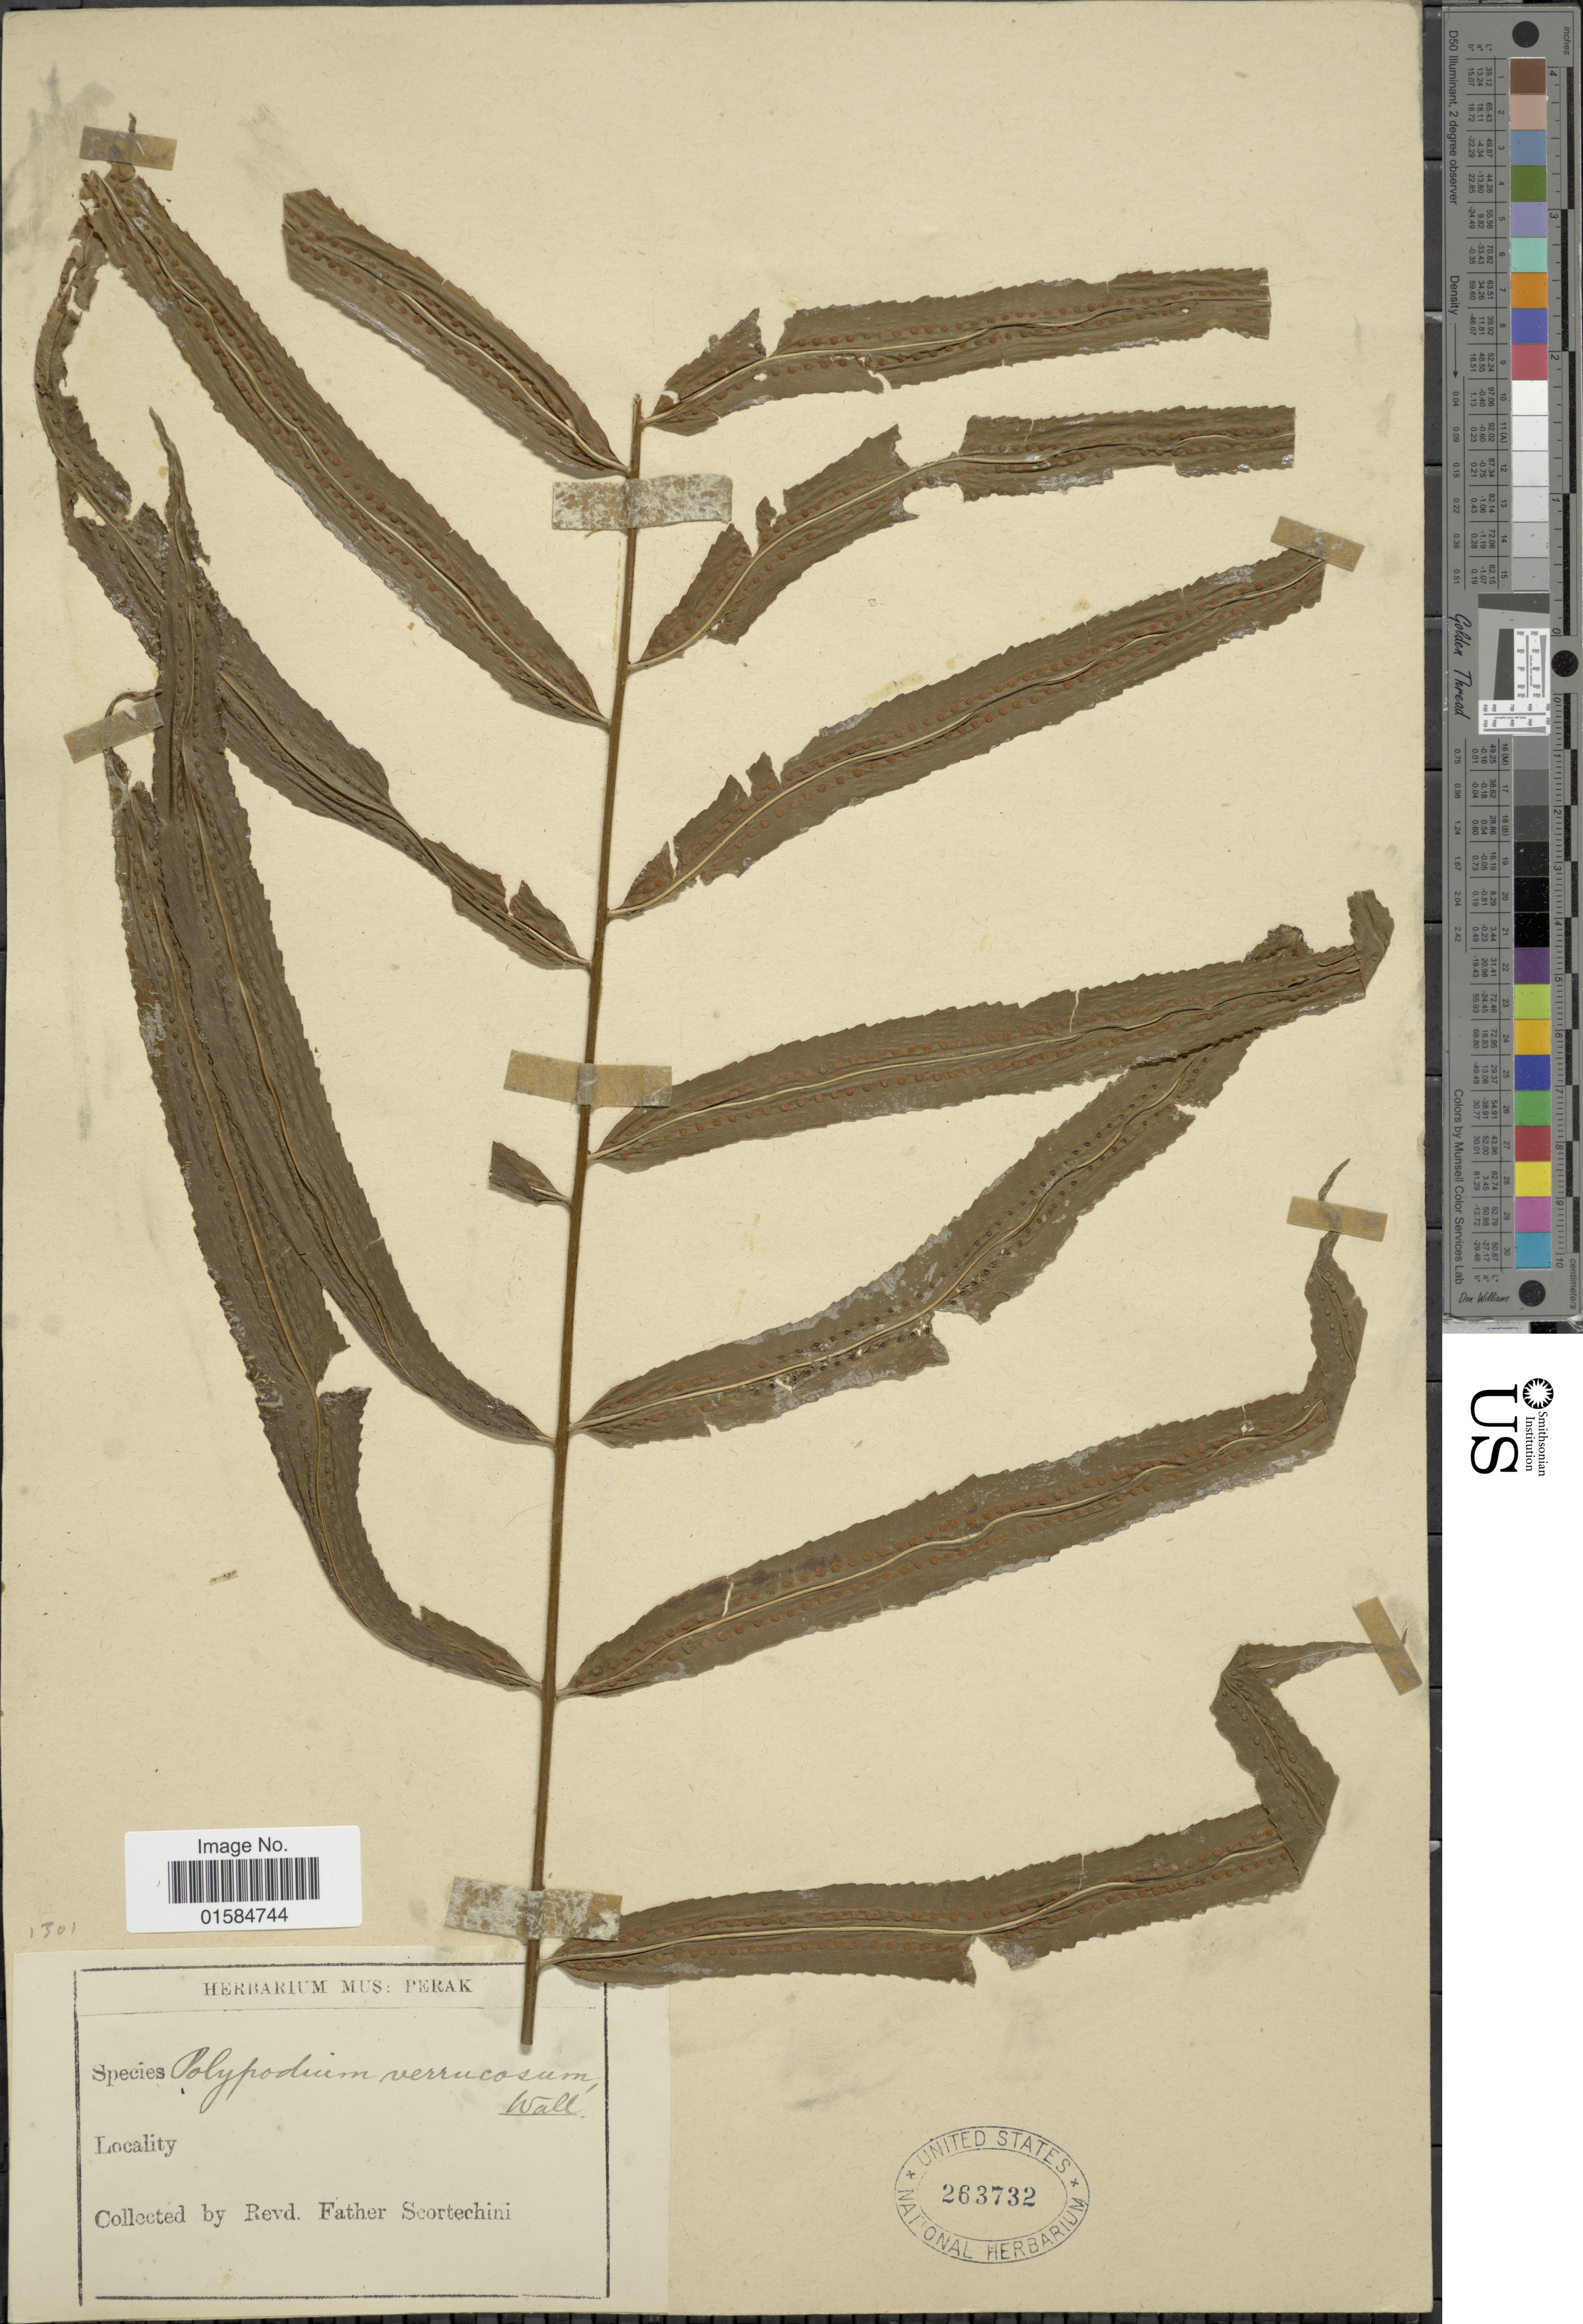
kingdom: Plantae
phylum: Tracheophyta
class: Polypodiopsida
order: Polypodiales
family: Polypodiaceae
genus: Goniophlebium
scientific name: Goniophlebium percussum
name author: (Cauv.) W.H. Wagner & Grether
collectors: Fr. Scortechini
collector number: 1301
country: Malaysia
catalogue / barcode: US 263732